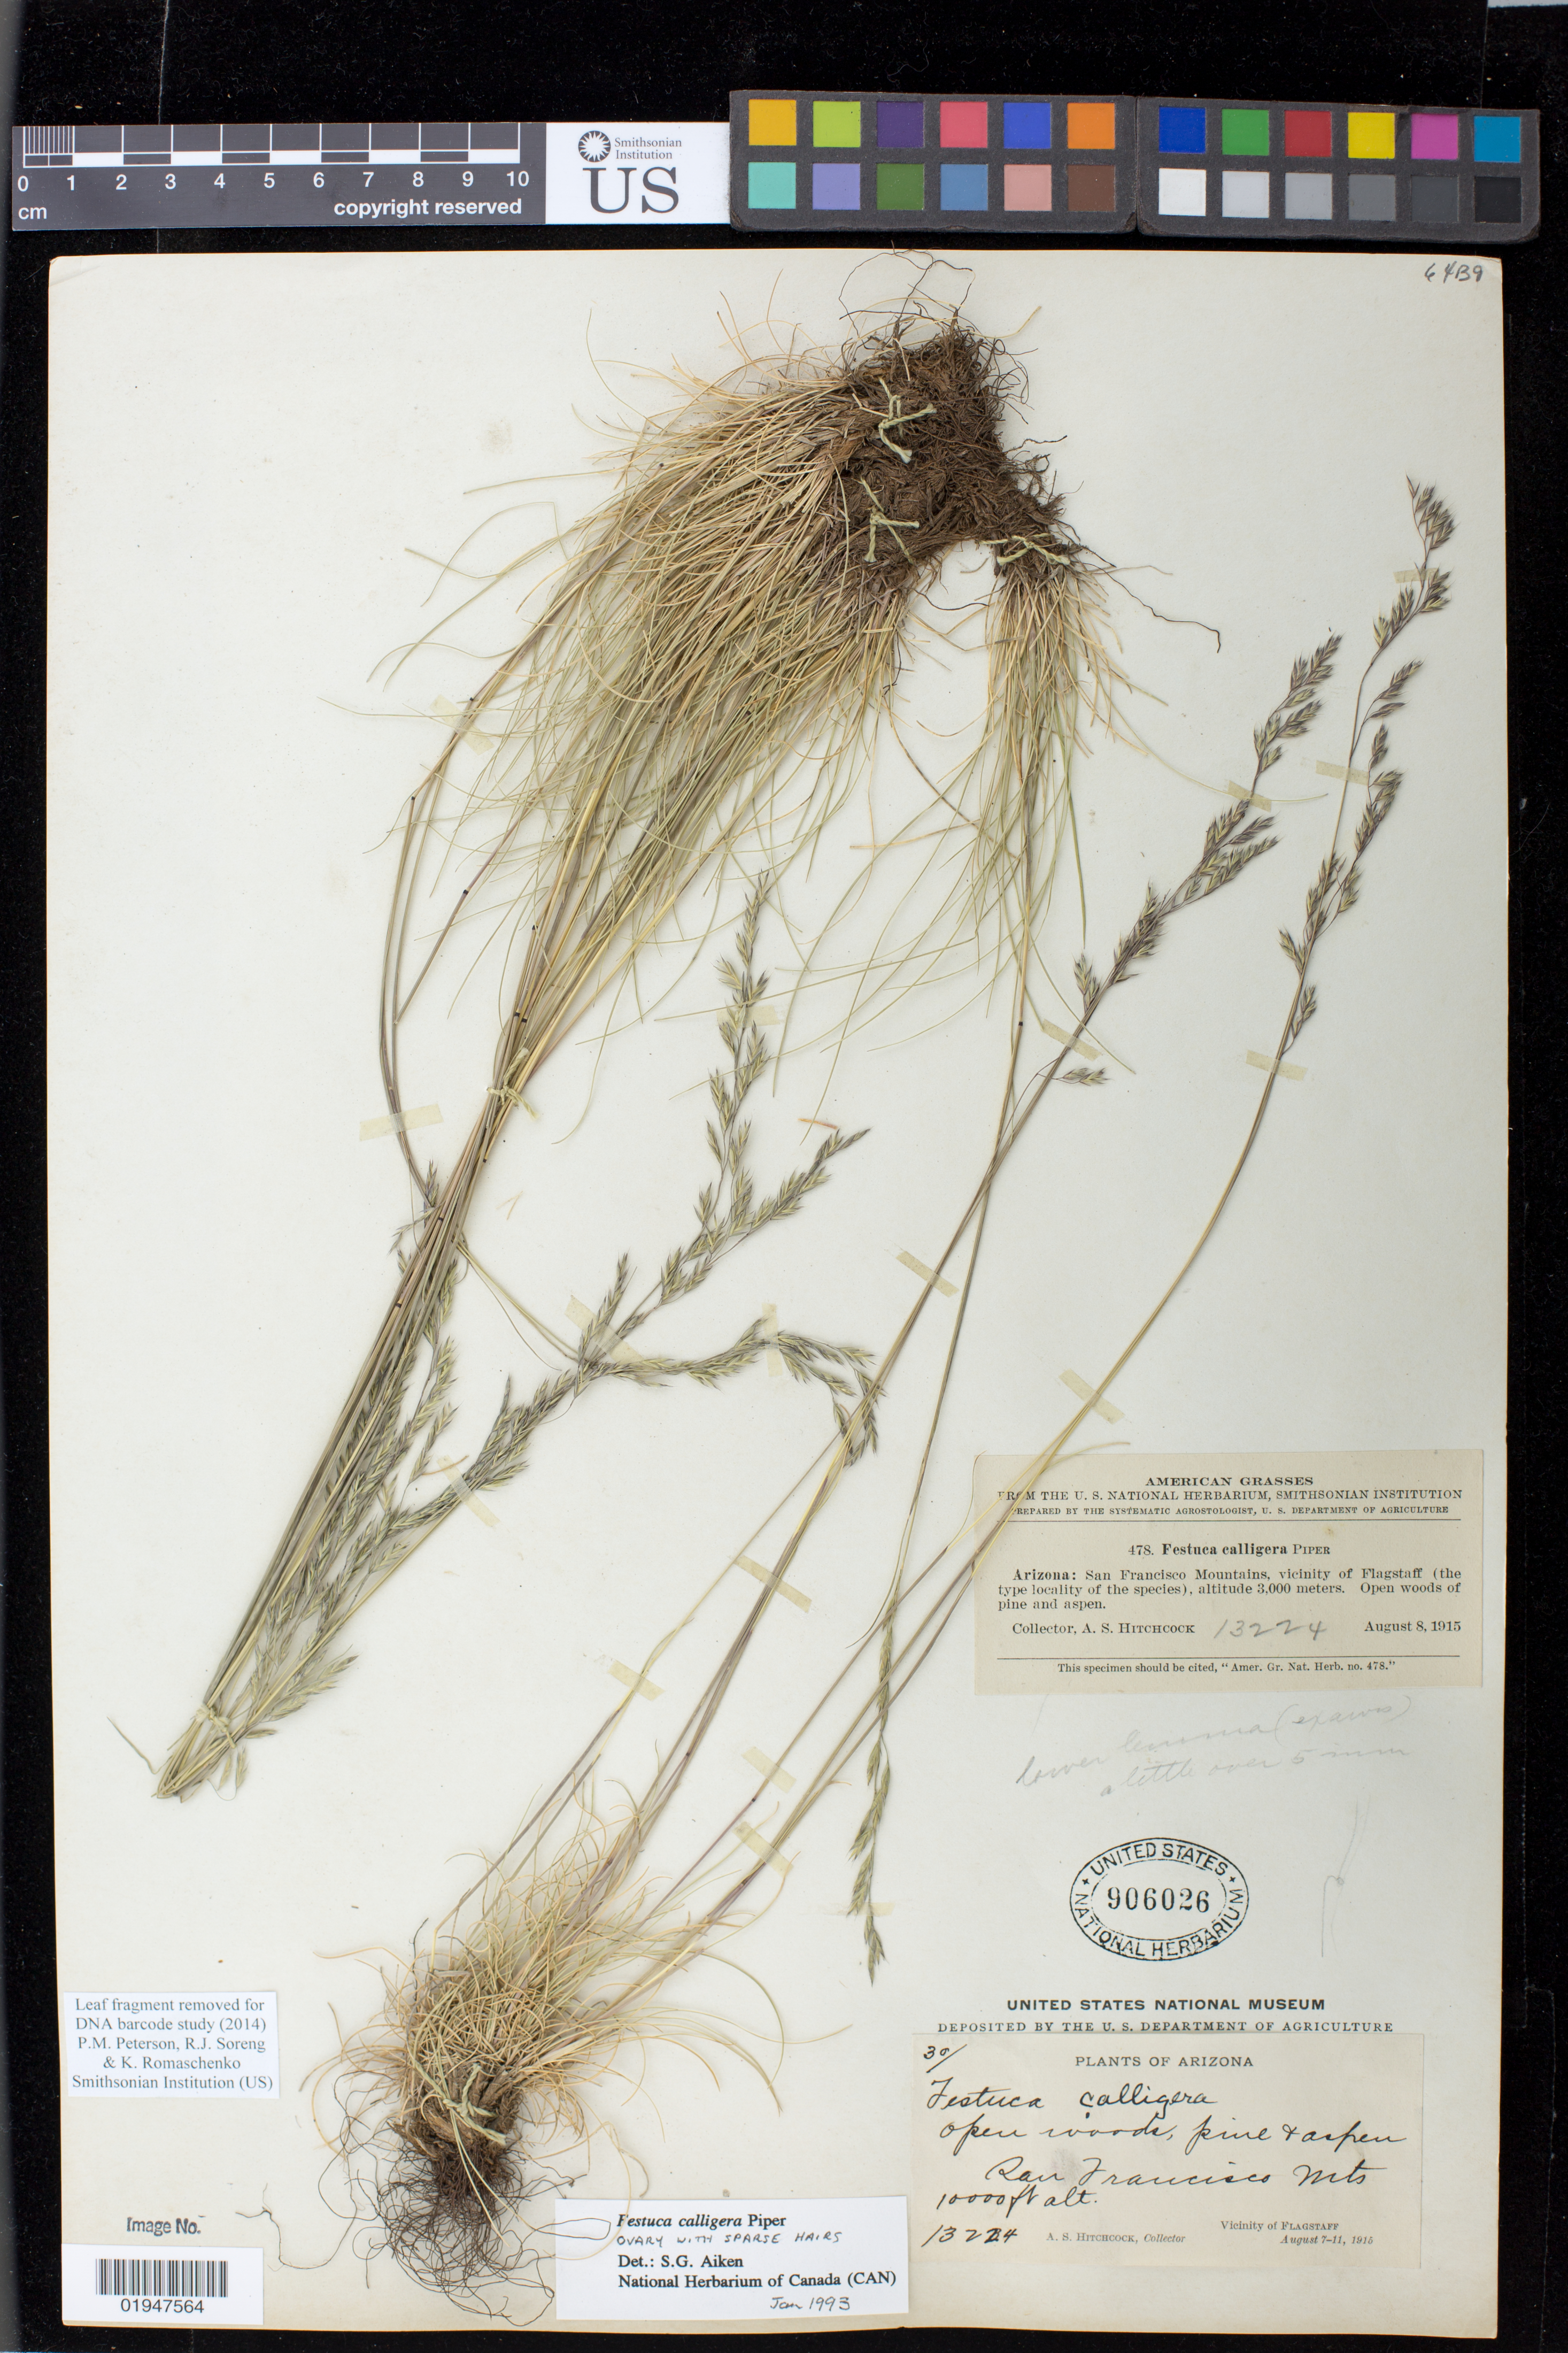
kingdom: Plantae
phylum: Tracheophyta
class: Liliopsida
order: Poales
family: Poaceae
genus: Festuca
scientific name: Festuca calligera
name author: L.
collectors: A. S. Hitchcock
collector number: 13224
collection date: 1915-08-07/1915-08-11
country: United States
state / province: Arizona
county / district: Coconino County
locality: San Francisco Mts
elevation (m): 3048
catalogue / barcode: US 906026